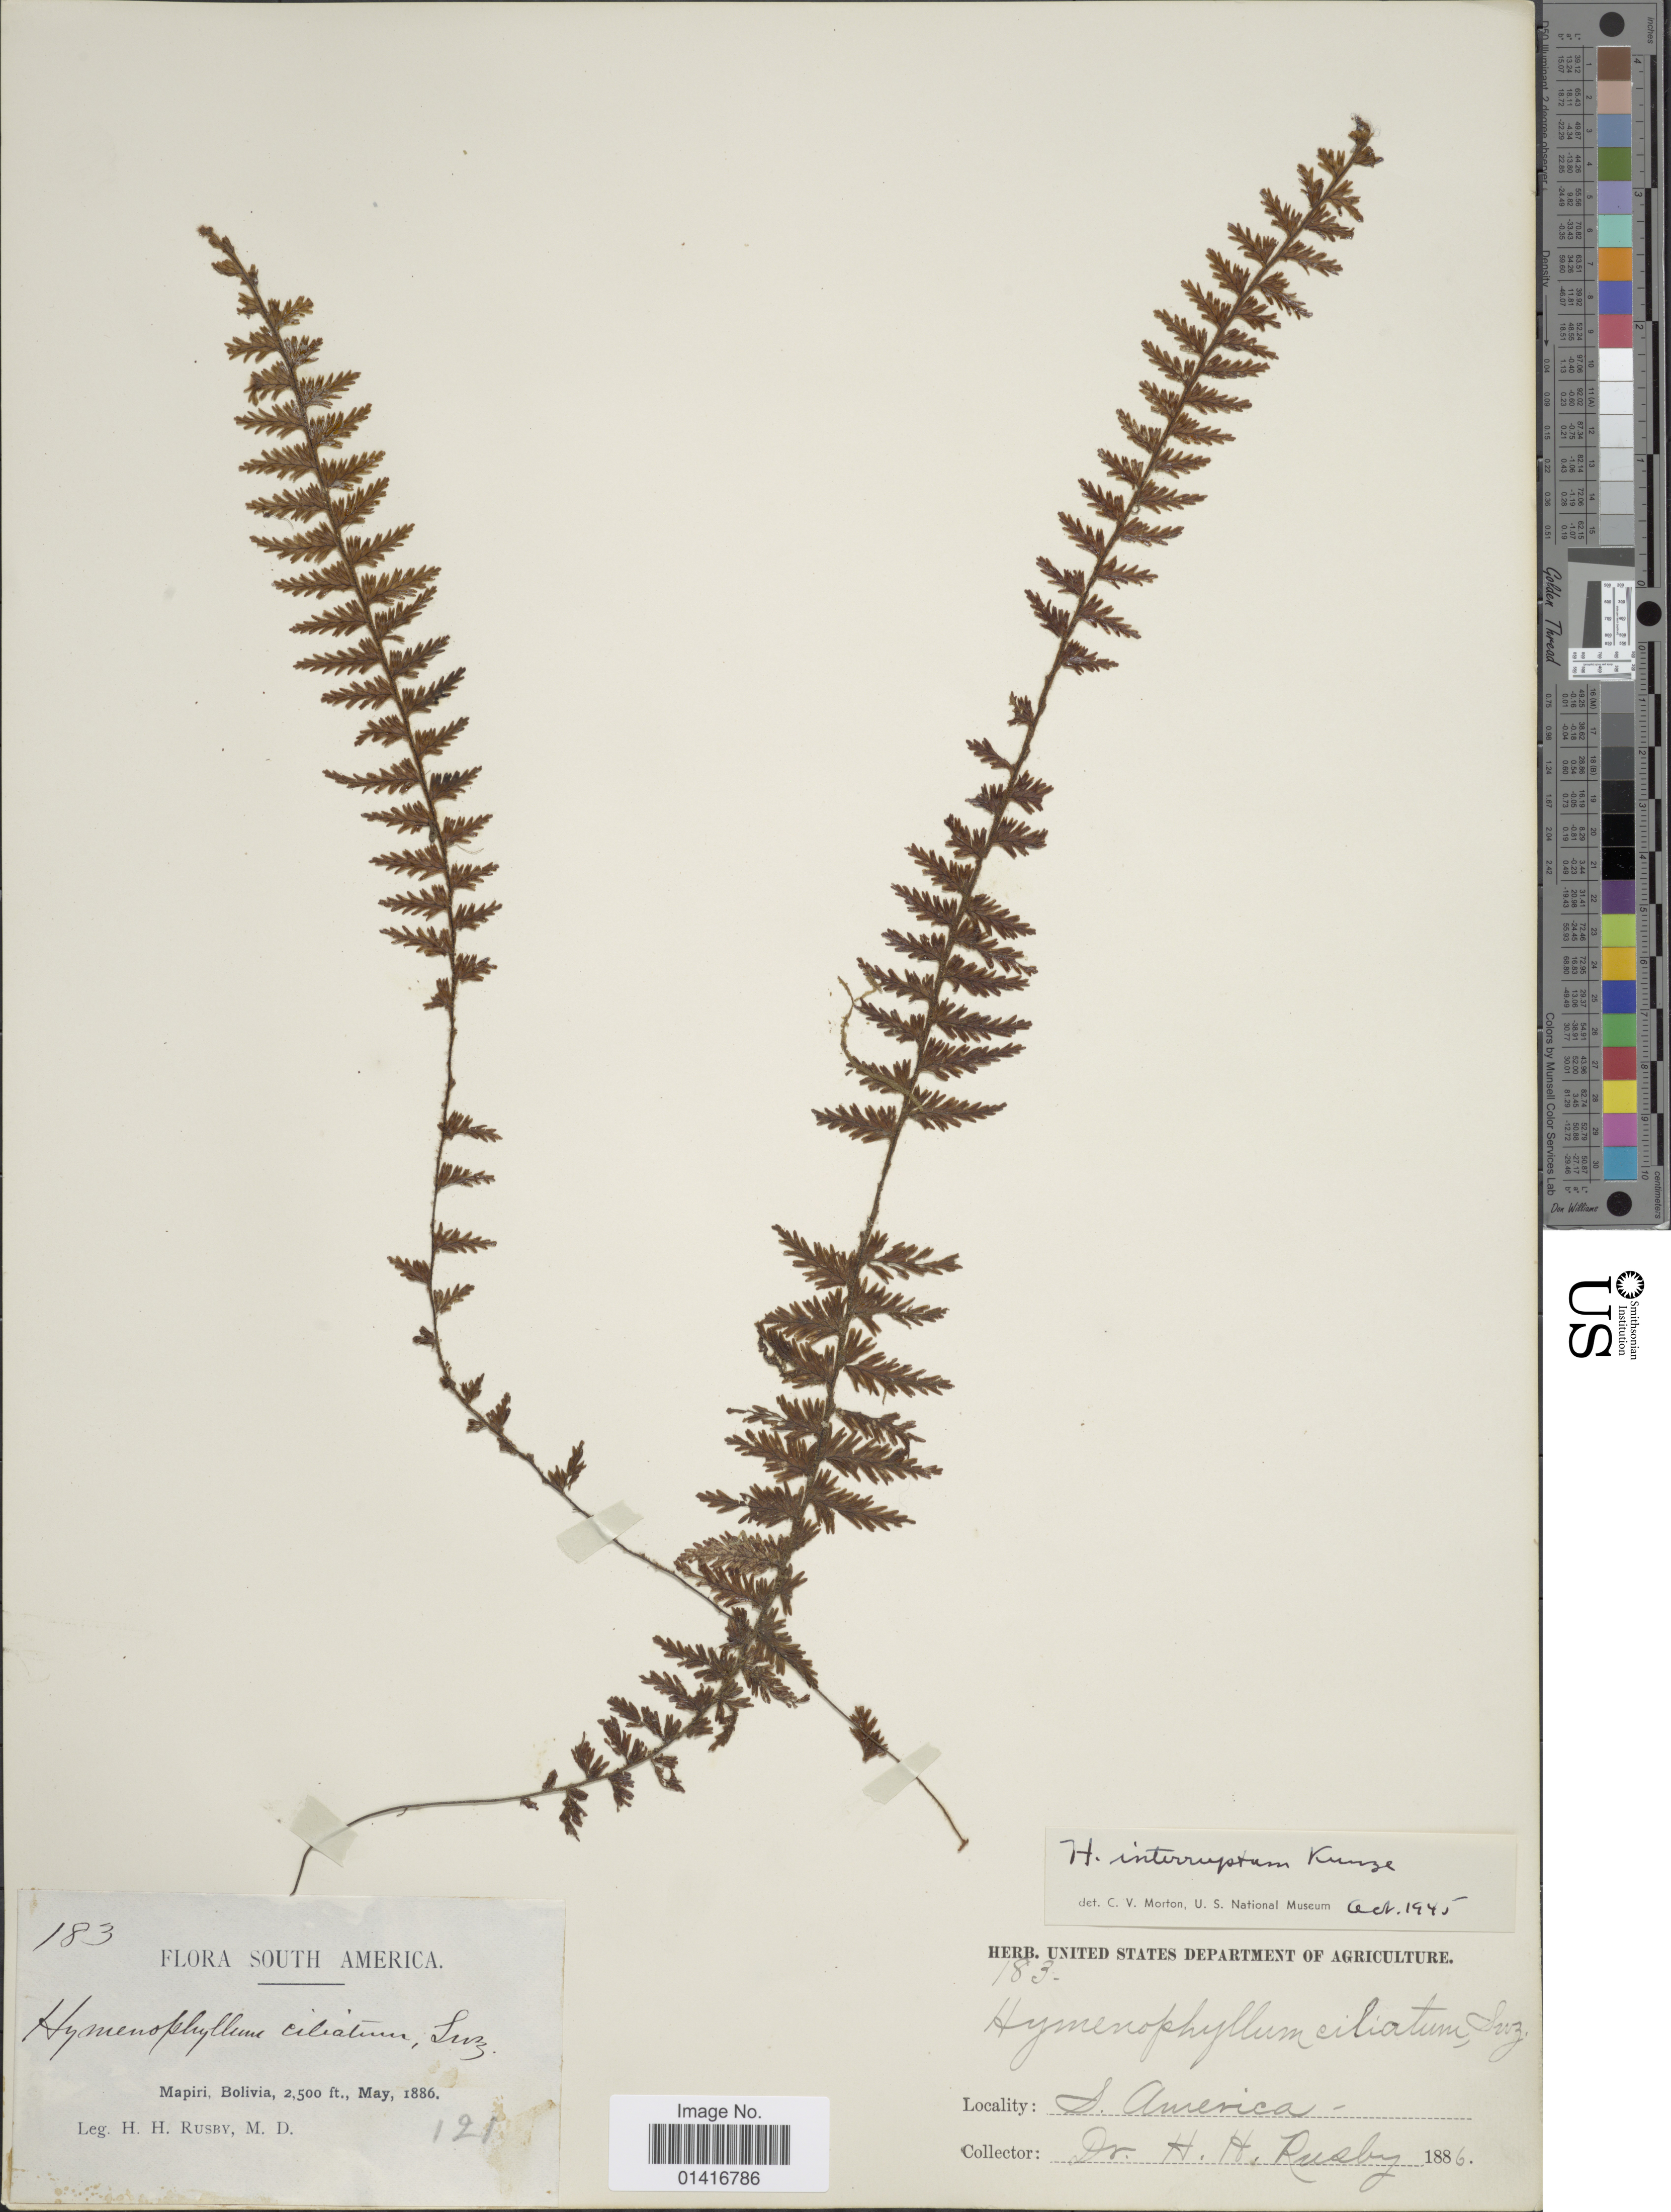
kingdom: Plantae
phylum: Tracheophyta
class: Polypodiopsida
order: Hymenophyllales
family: Hymenophyllaceae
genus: Hymenophyllum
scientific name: Hymenophyllum plumieri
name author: Hook. & Grev.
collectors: H. H. Rusby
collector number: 183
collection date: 1886-05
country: Bolivia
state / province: La Páz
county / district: Larecaja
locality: Mapiri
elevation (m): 762